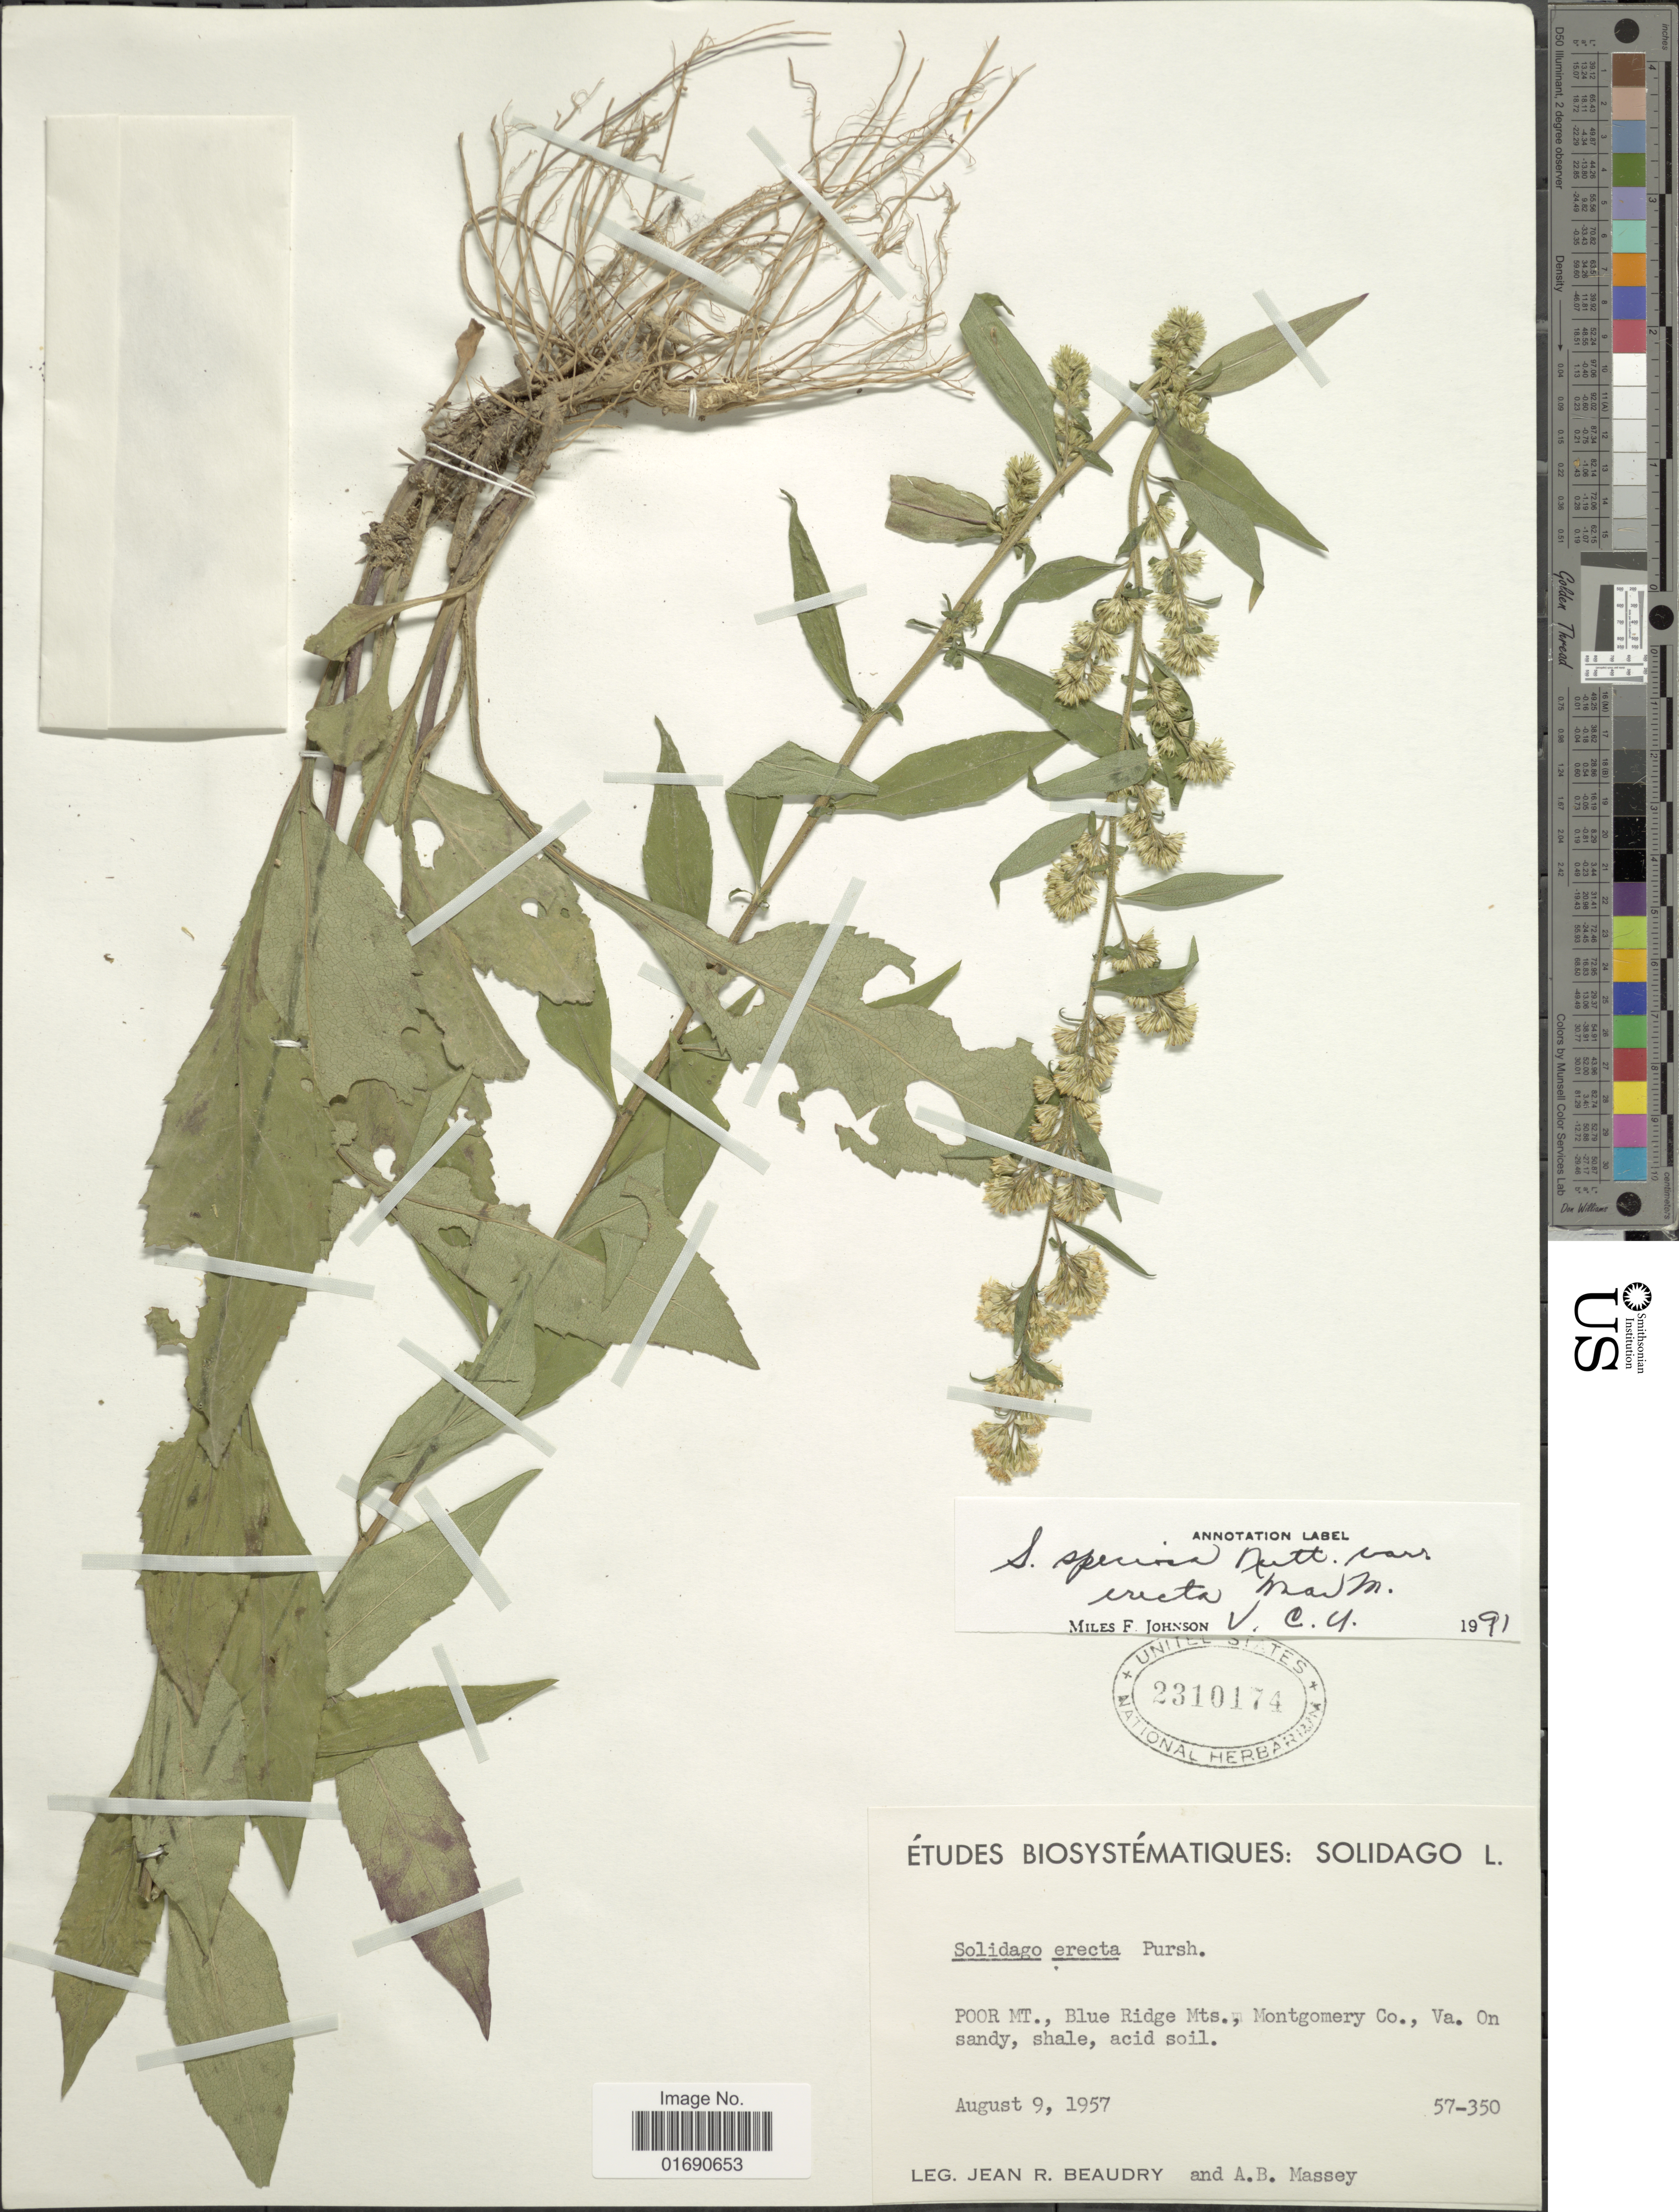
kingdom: Plantae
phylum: Tracheophyta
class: Magnoliopsida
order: Asterales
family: Asteraceae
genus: Solidago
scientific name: Solidago speciosa var. erecta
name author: (Pursh) MacMill.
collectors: J. Beaudry & A. Massey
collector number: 57-350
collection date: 1957-08-09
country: United States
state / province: Virginia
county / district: Montgomery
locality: Poor Mt., Blue Ridge Mts., Montgomery Co., Va.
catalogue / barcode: US 2310174